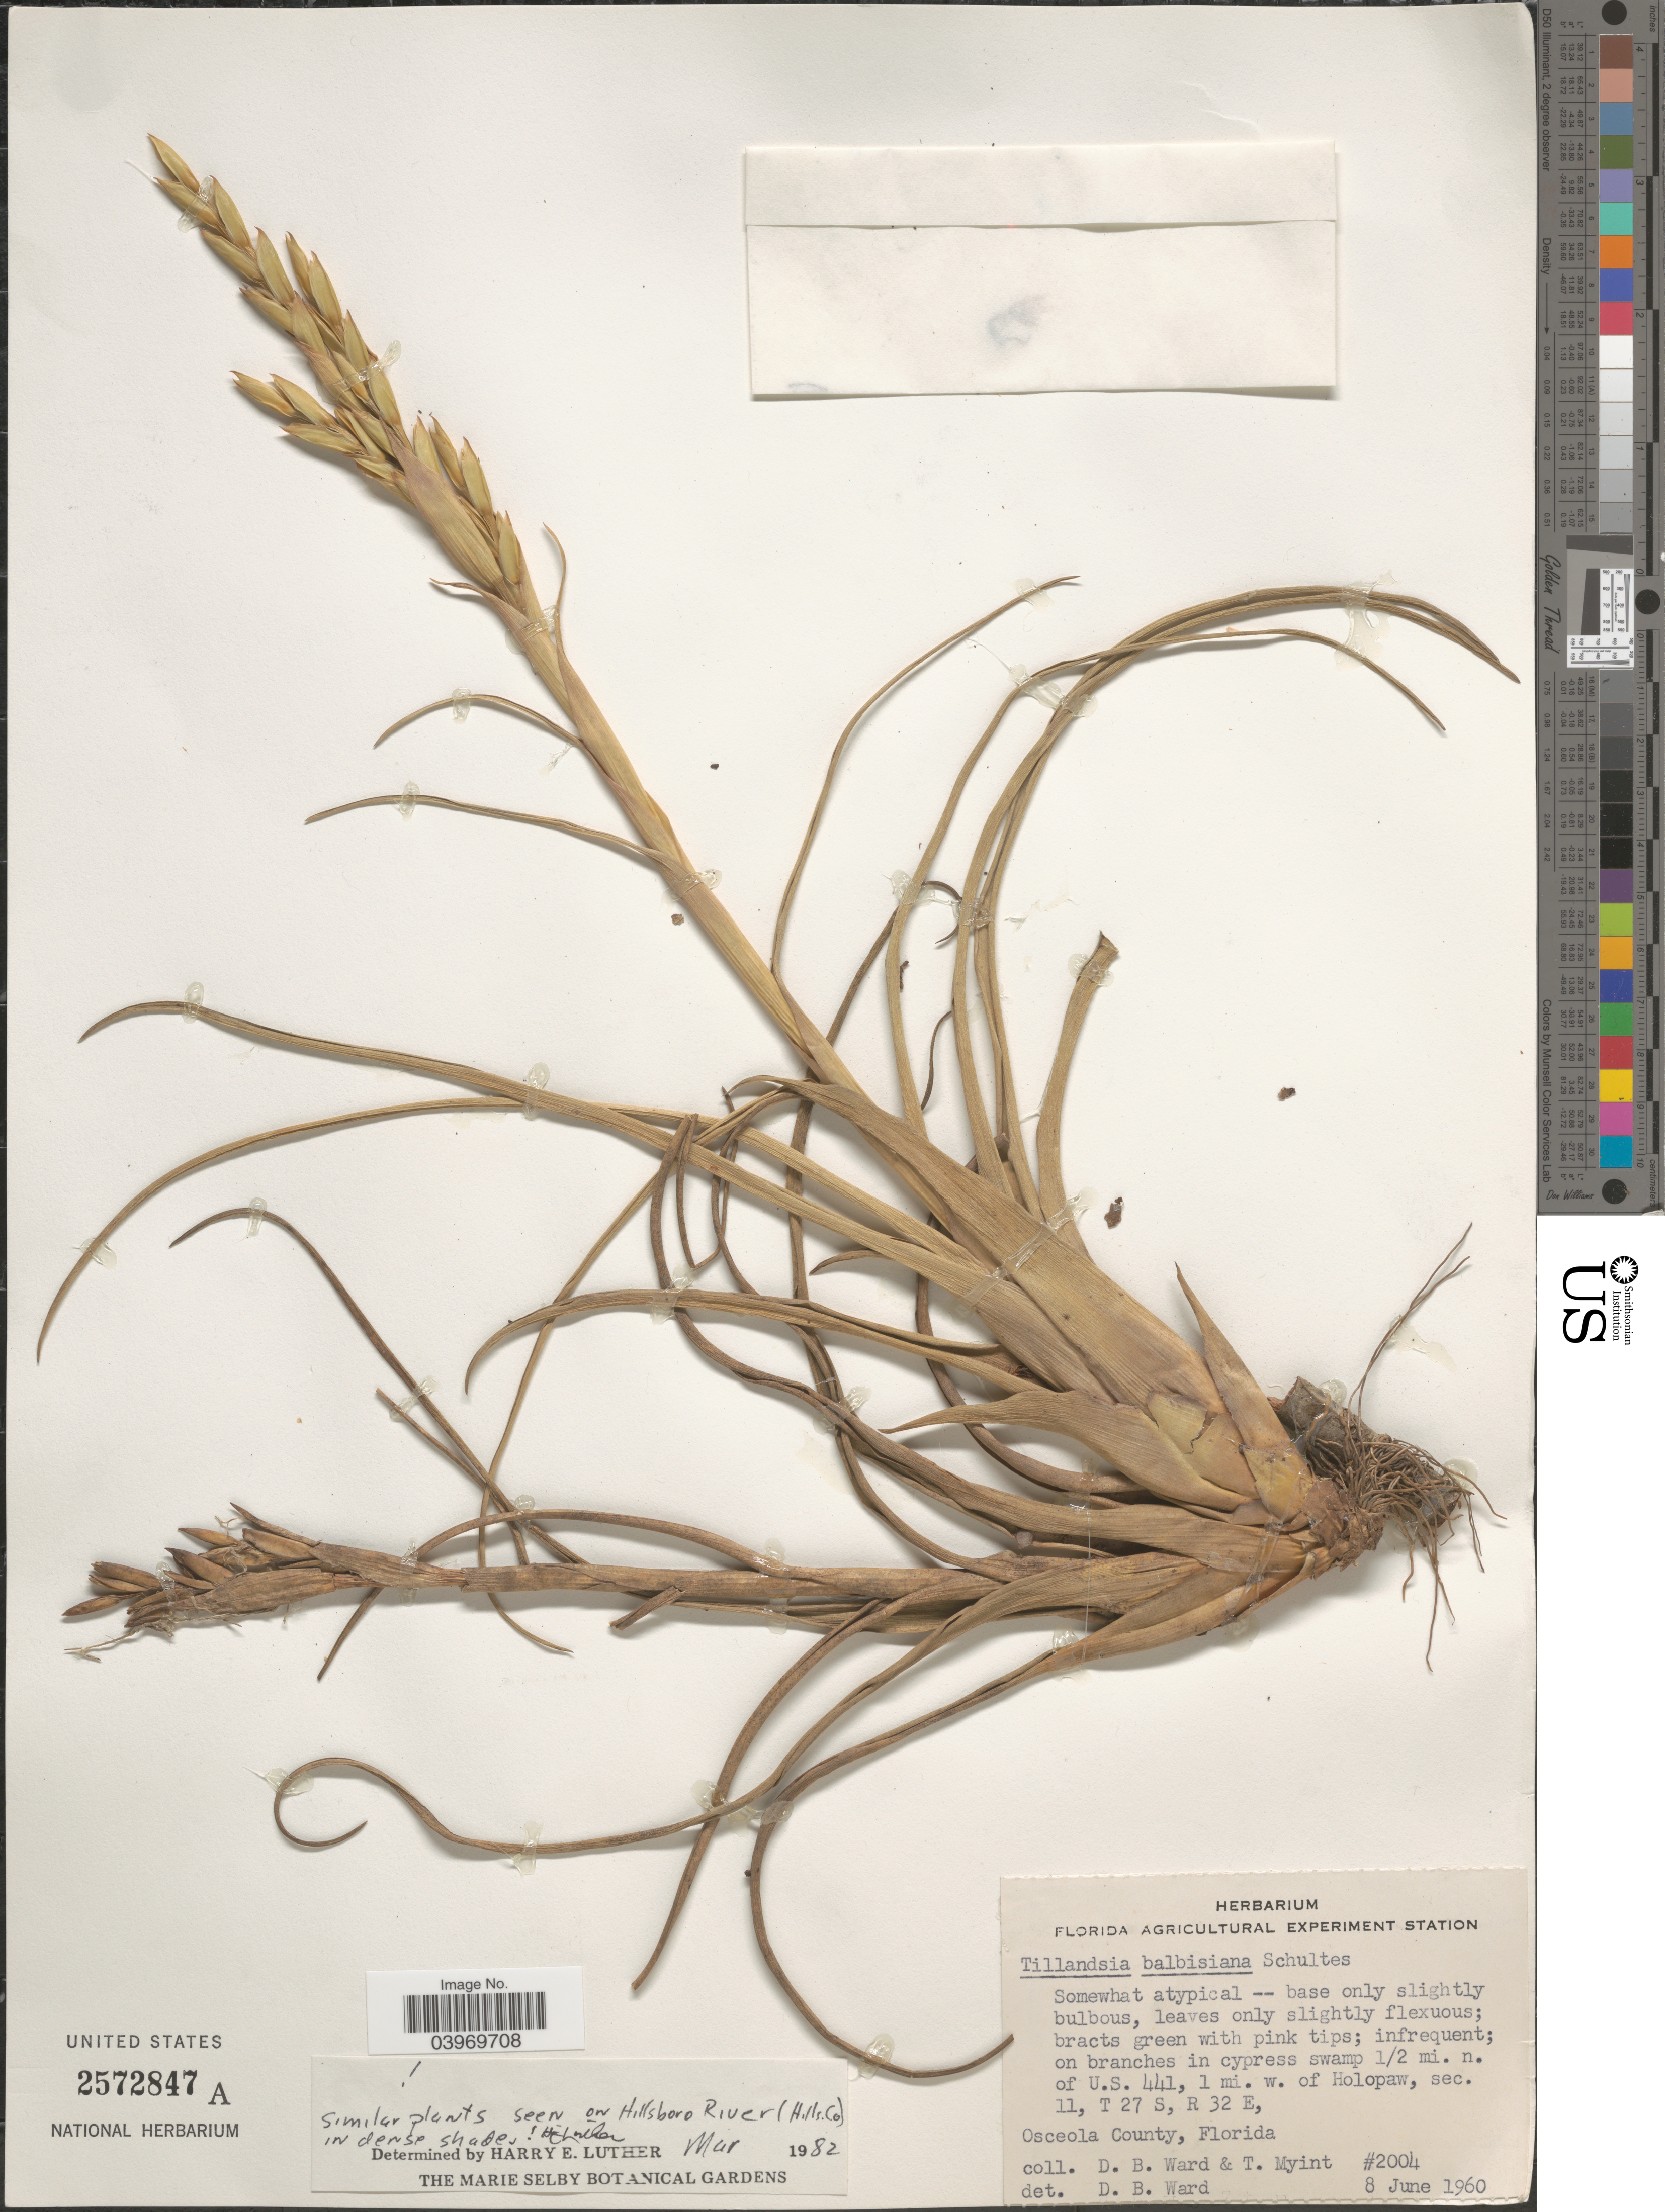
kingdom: Plantae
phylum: Tracheophyta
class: Liliopsida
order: Poales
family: Bromeliaceae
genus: Tillandsia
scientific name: Tillandsia balbisiana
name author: Schult. f.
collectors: D. B. Ward & T. Myint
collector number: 2004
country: United States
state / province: Florida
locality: On branches in cypress swamp 1/2 mi. n. of U.S. 441, 1 mi. w. of Holopaw, sec. 11, T 27 S, R 32 E, Osceola County.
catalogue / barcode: US 2572847A